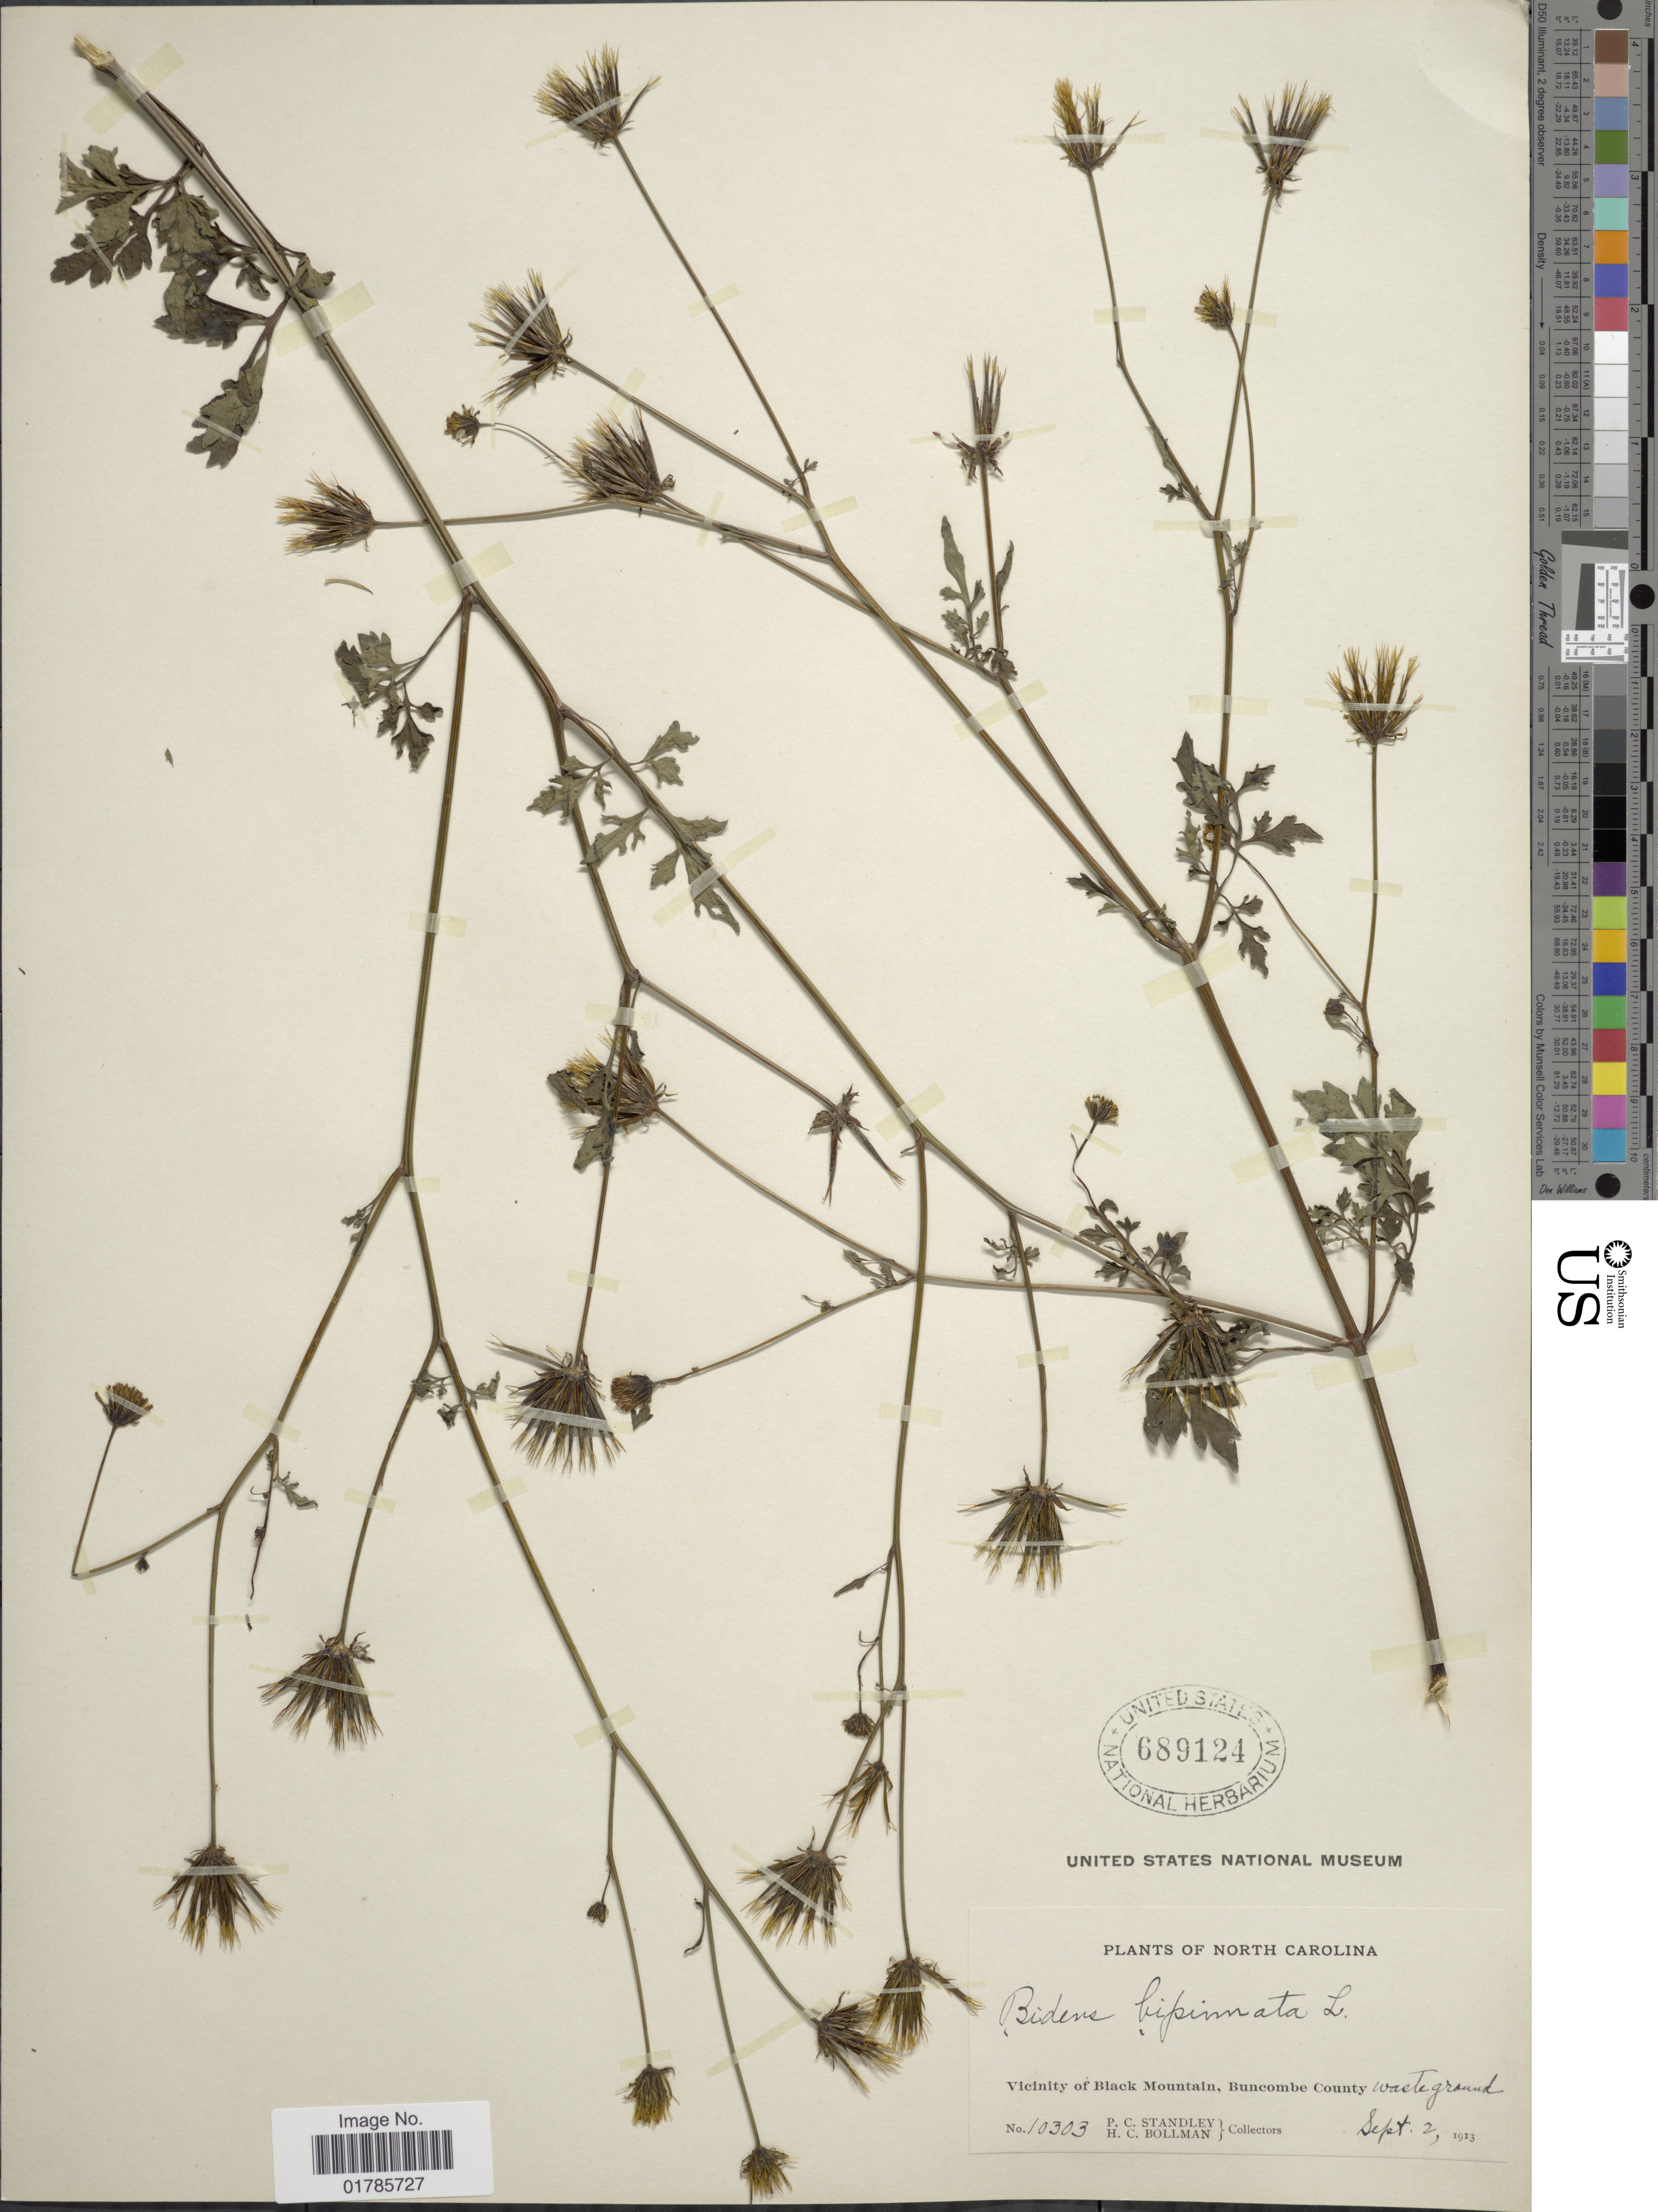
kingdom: Plantae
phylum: Tracheophyta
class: Magnoliopsida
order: Asterales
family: Asteraceae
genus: Bidens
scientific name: Bidens bipinnata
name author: L.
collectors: P. C. Standley & H. C. Bollman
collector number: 10303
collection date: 1913-09-02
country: United States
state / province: North Carolina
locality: Vicinity of Black Mountain, Buncombe County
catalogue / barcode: US 689124